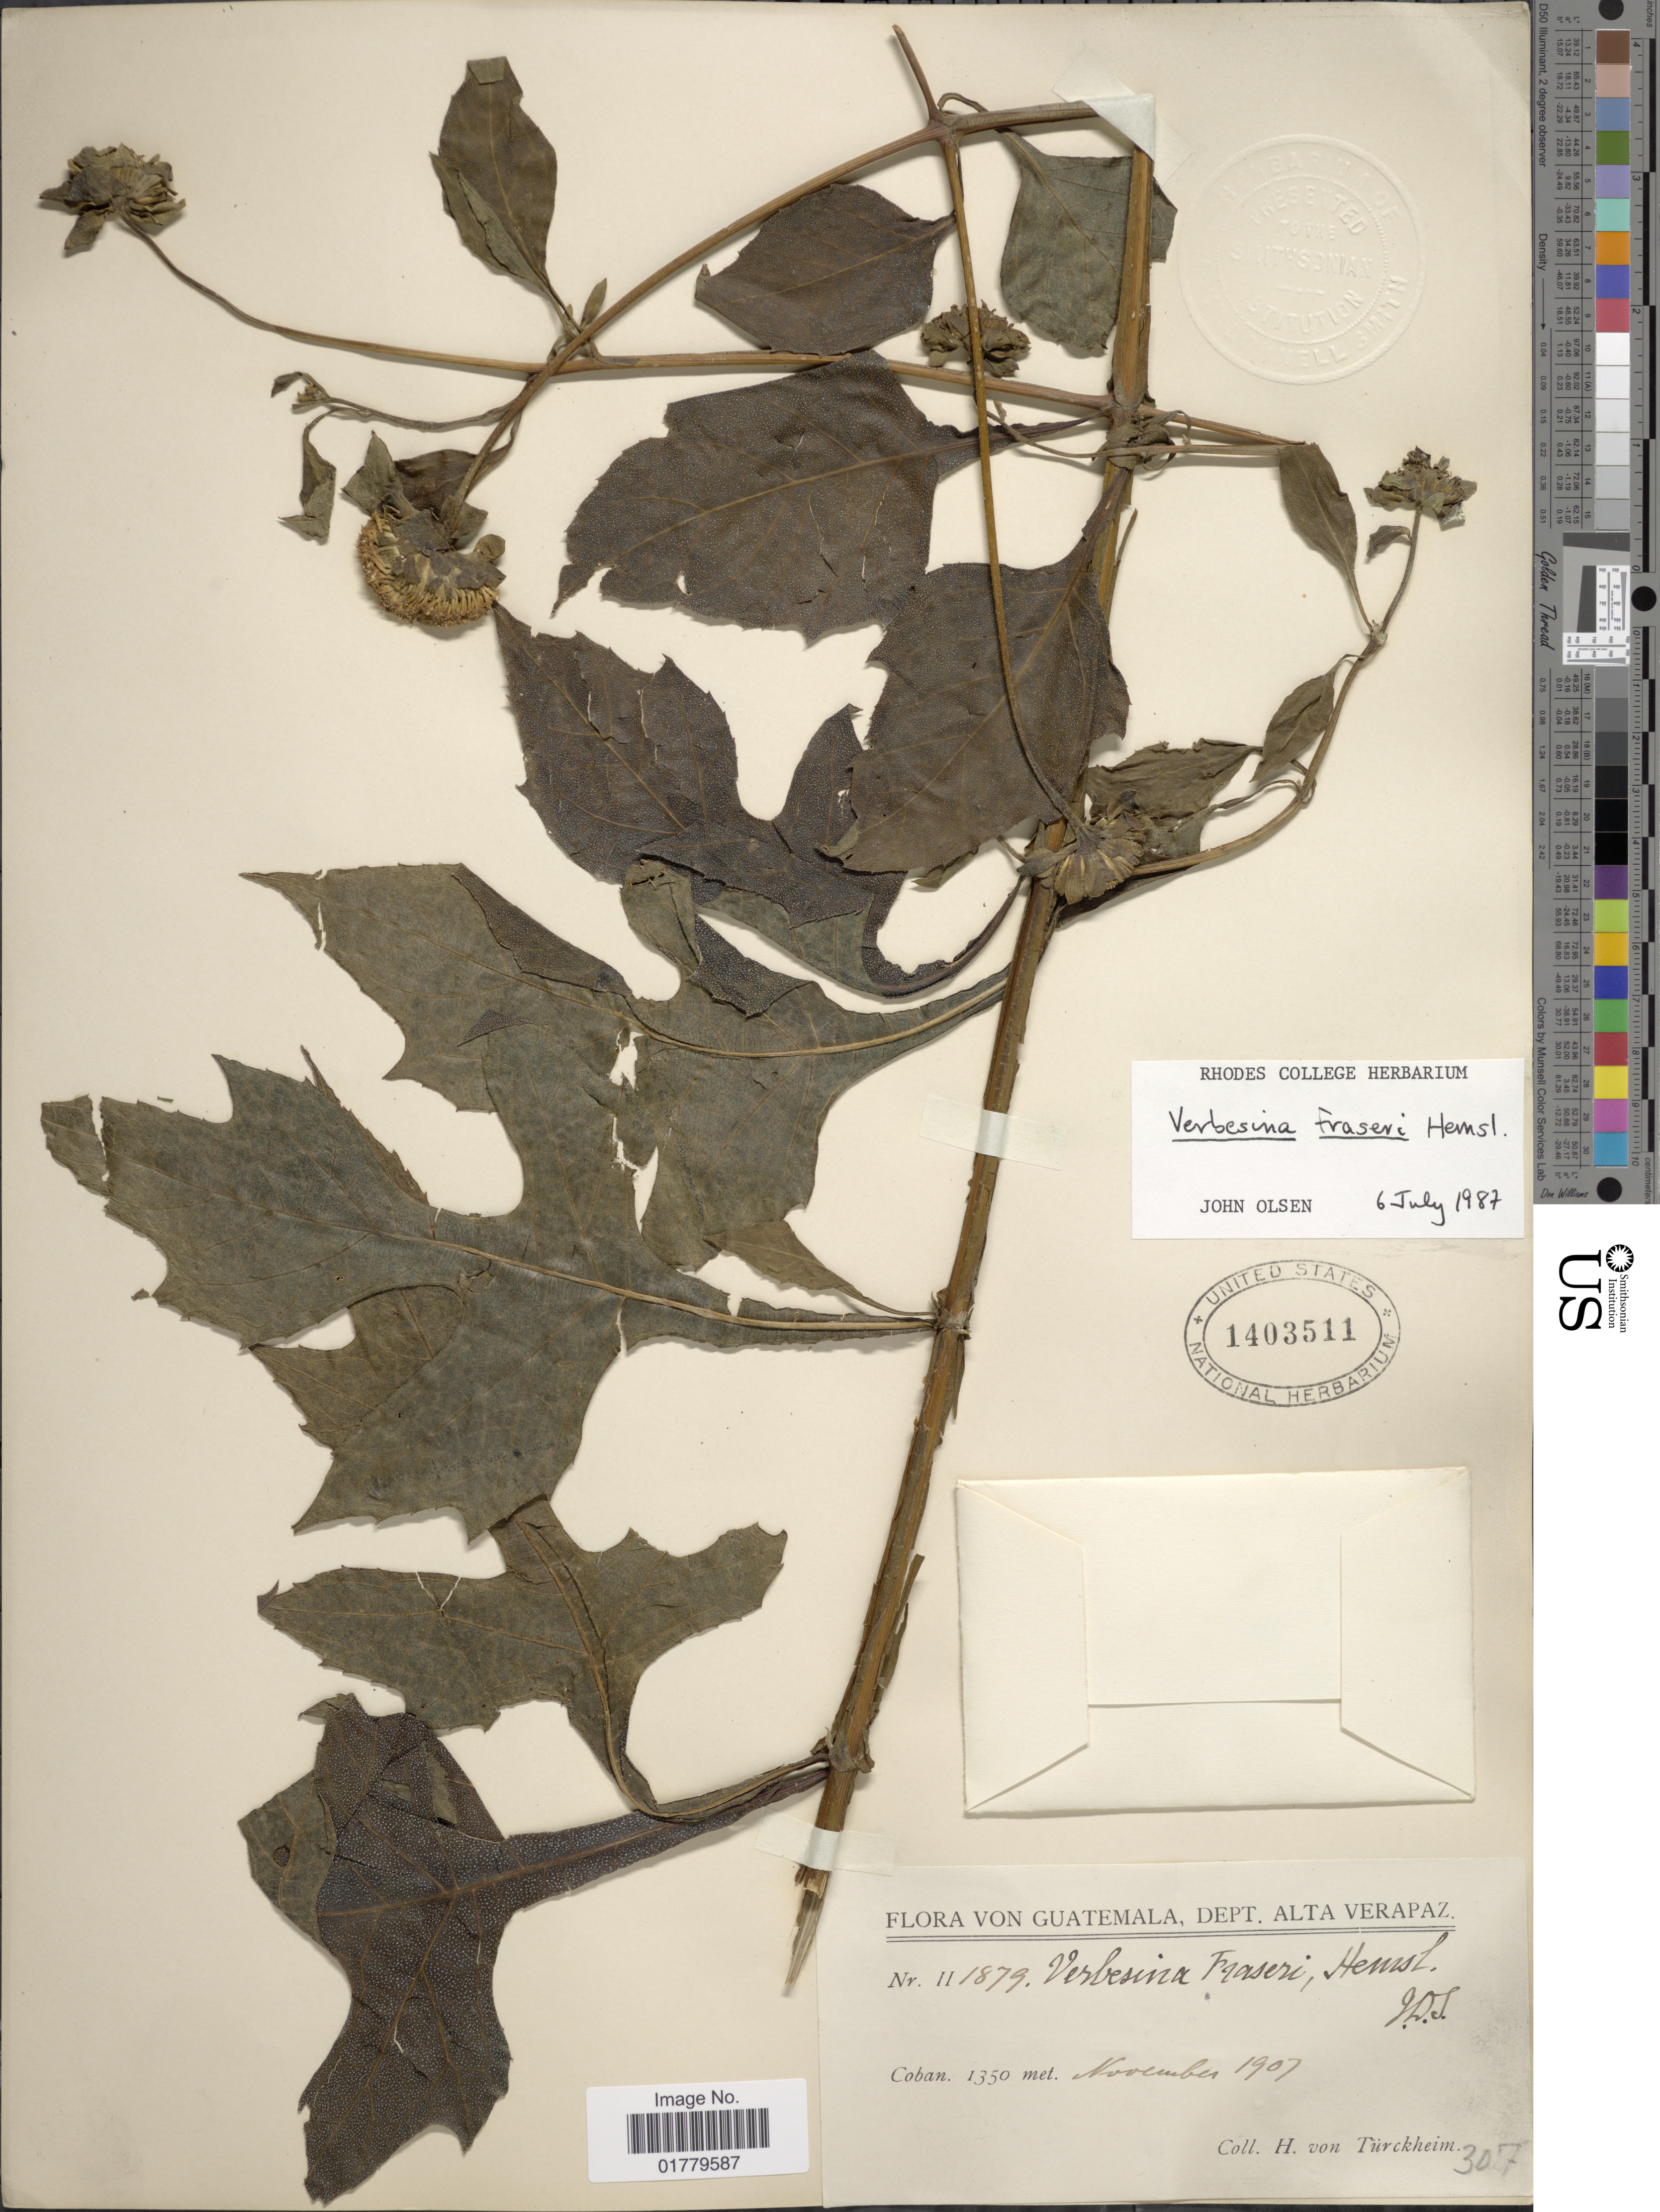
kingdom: Plantae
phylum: Tracheophyta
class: Magnoliopsida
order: Asterales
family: Asteraceae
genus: Verbesina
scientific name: Verbesina fraseri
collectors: H. von Türckheim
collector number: II1879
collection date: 1907-11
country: Guatemala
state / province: Alta Verapaz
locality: Dept. Alta Verapaz. Coban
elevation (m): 1350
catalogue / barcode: US 1403511